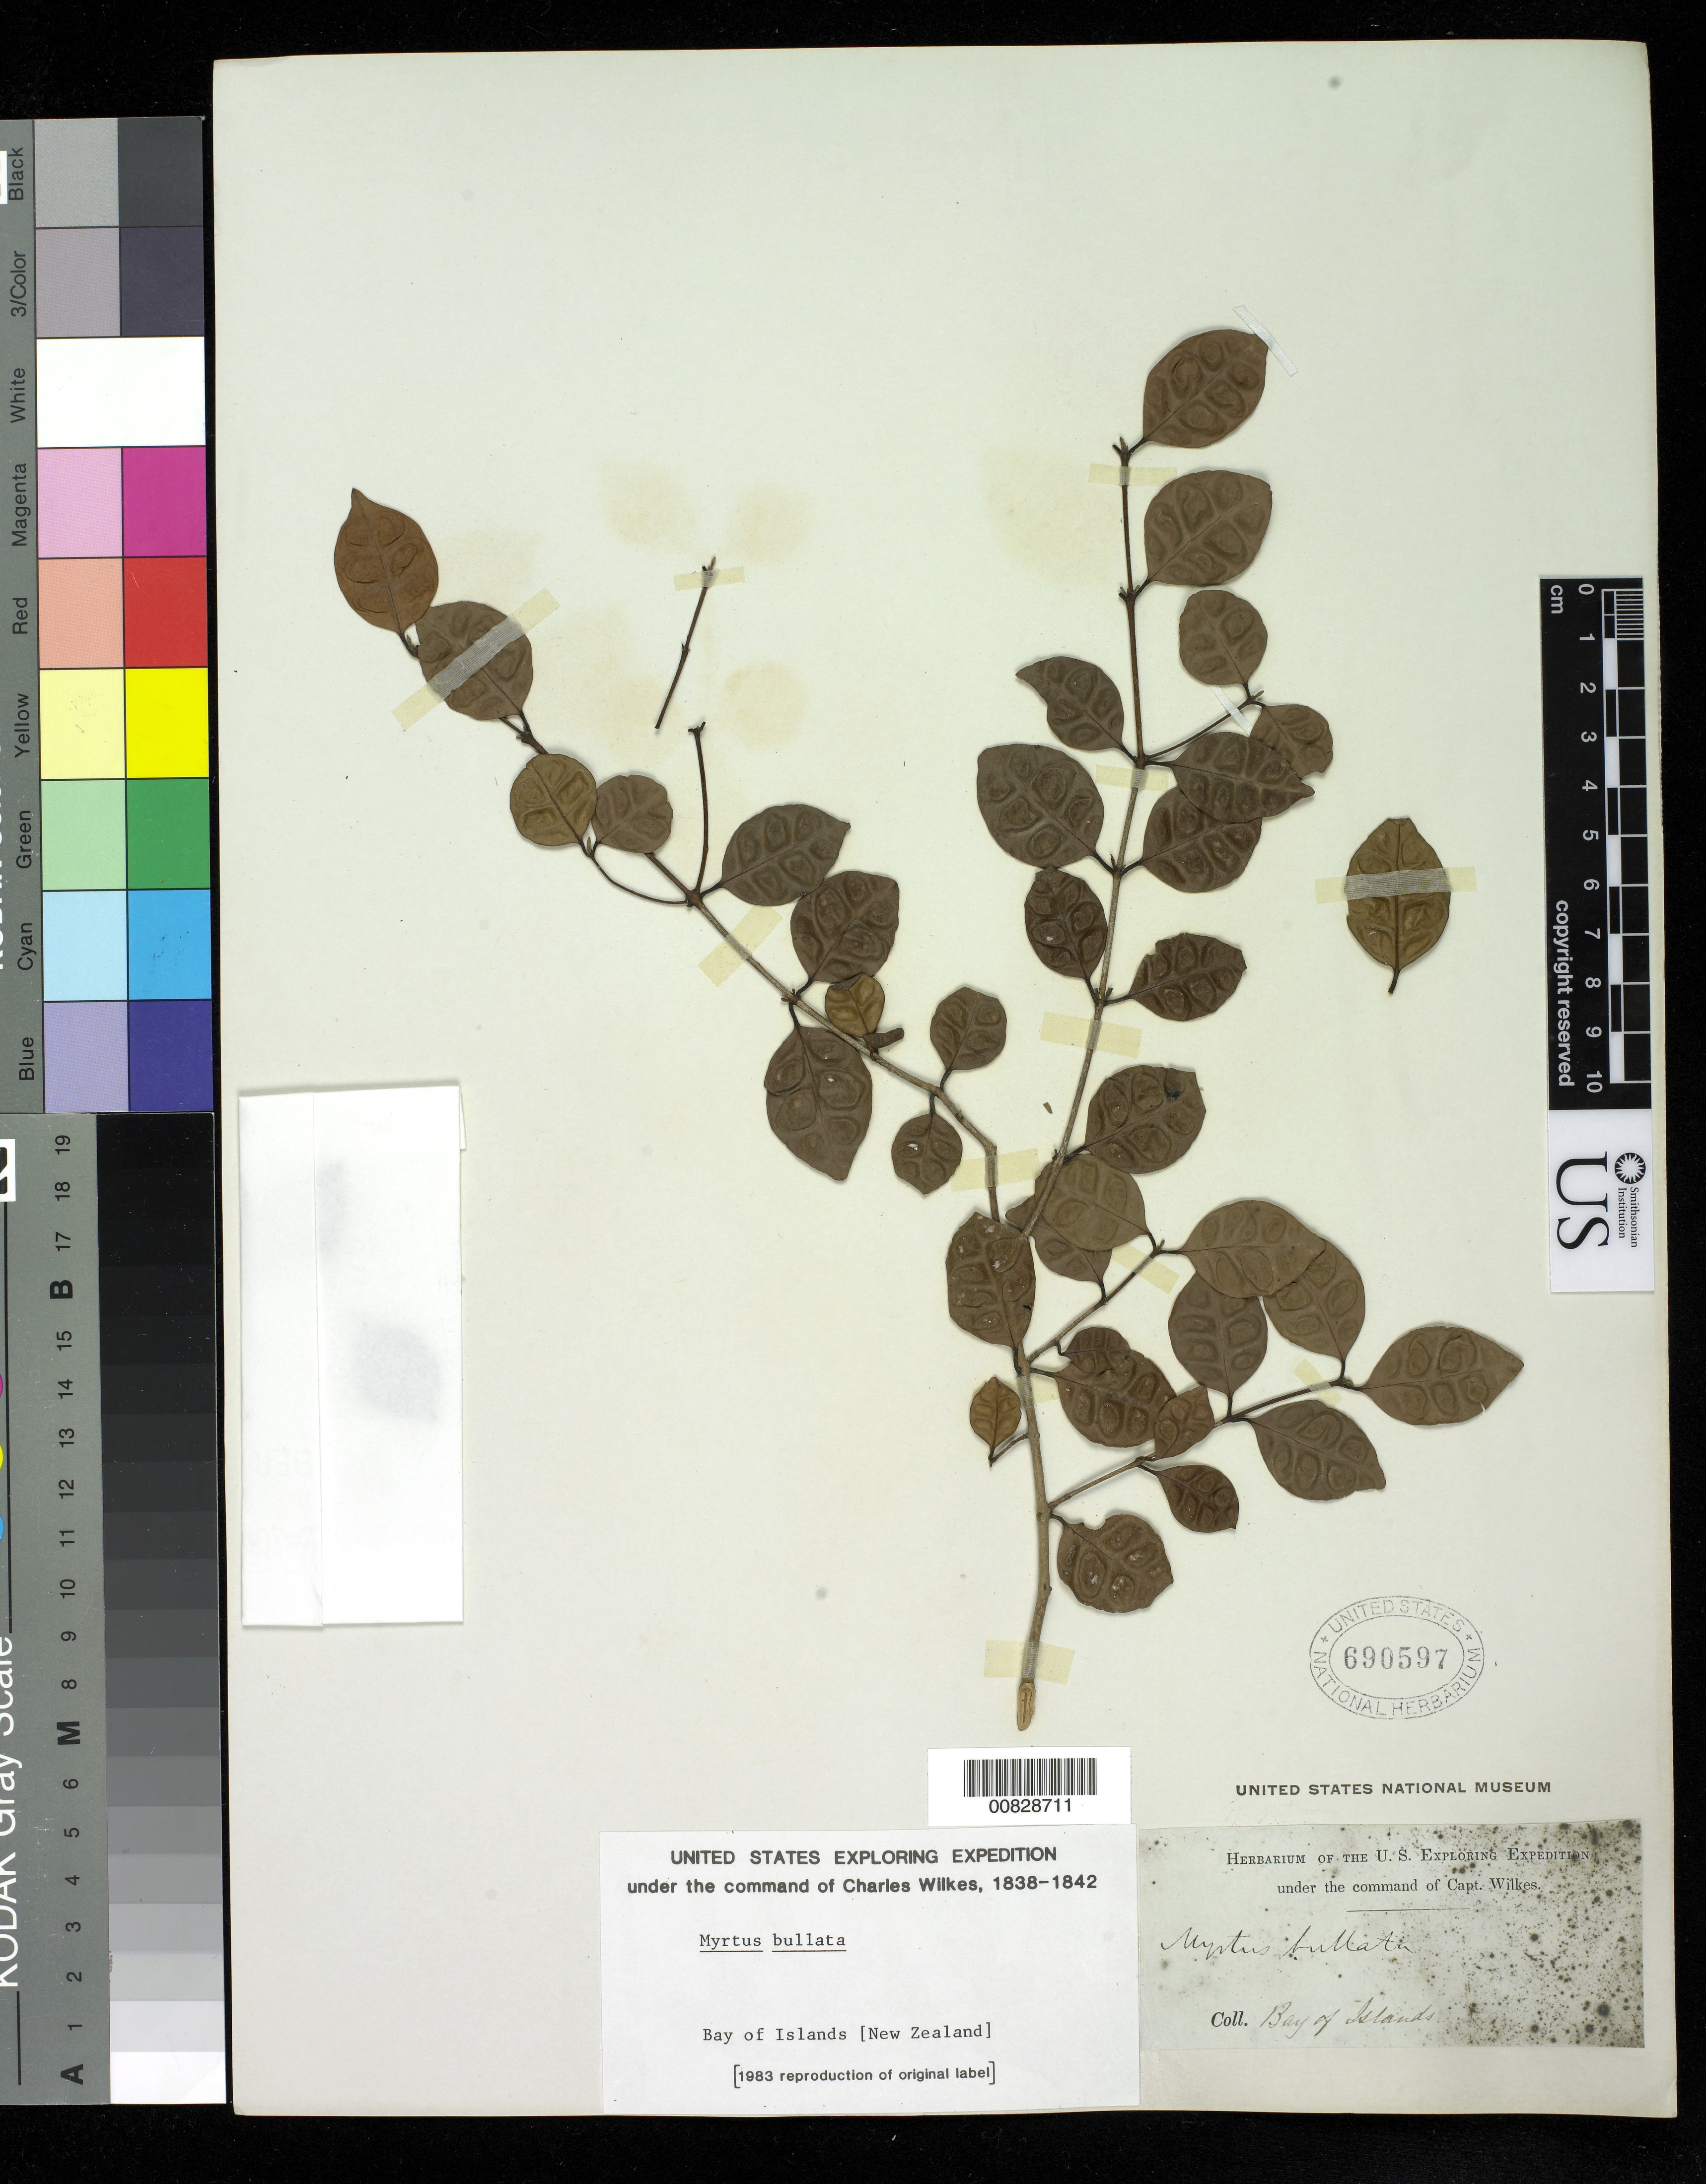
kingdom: Plantae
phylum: Tracheophyta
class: Magnoliopsida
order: Myrtales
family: Myrtaceae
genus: Lophomyrtus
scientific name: Lophomyrtus bullata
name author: (Sol. ex A. Cunn.) Burret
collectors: Wilkes Explor. Exped.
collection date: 1838/1842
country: New Zealand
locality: Bay of Islands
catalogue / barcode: US 690597